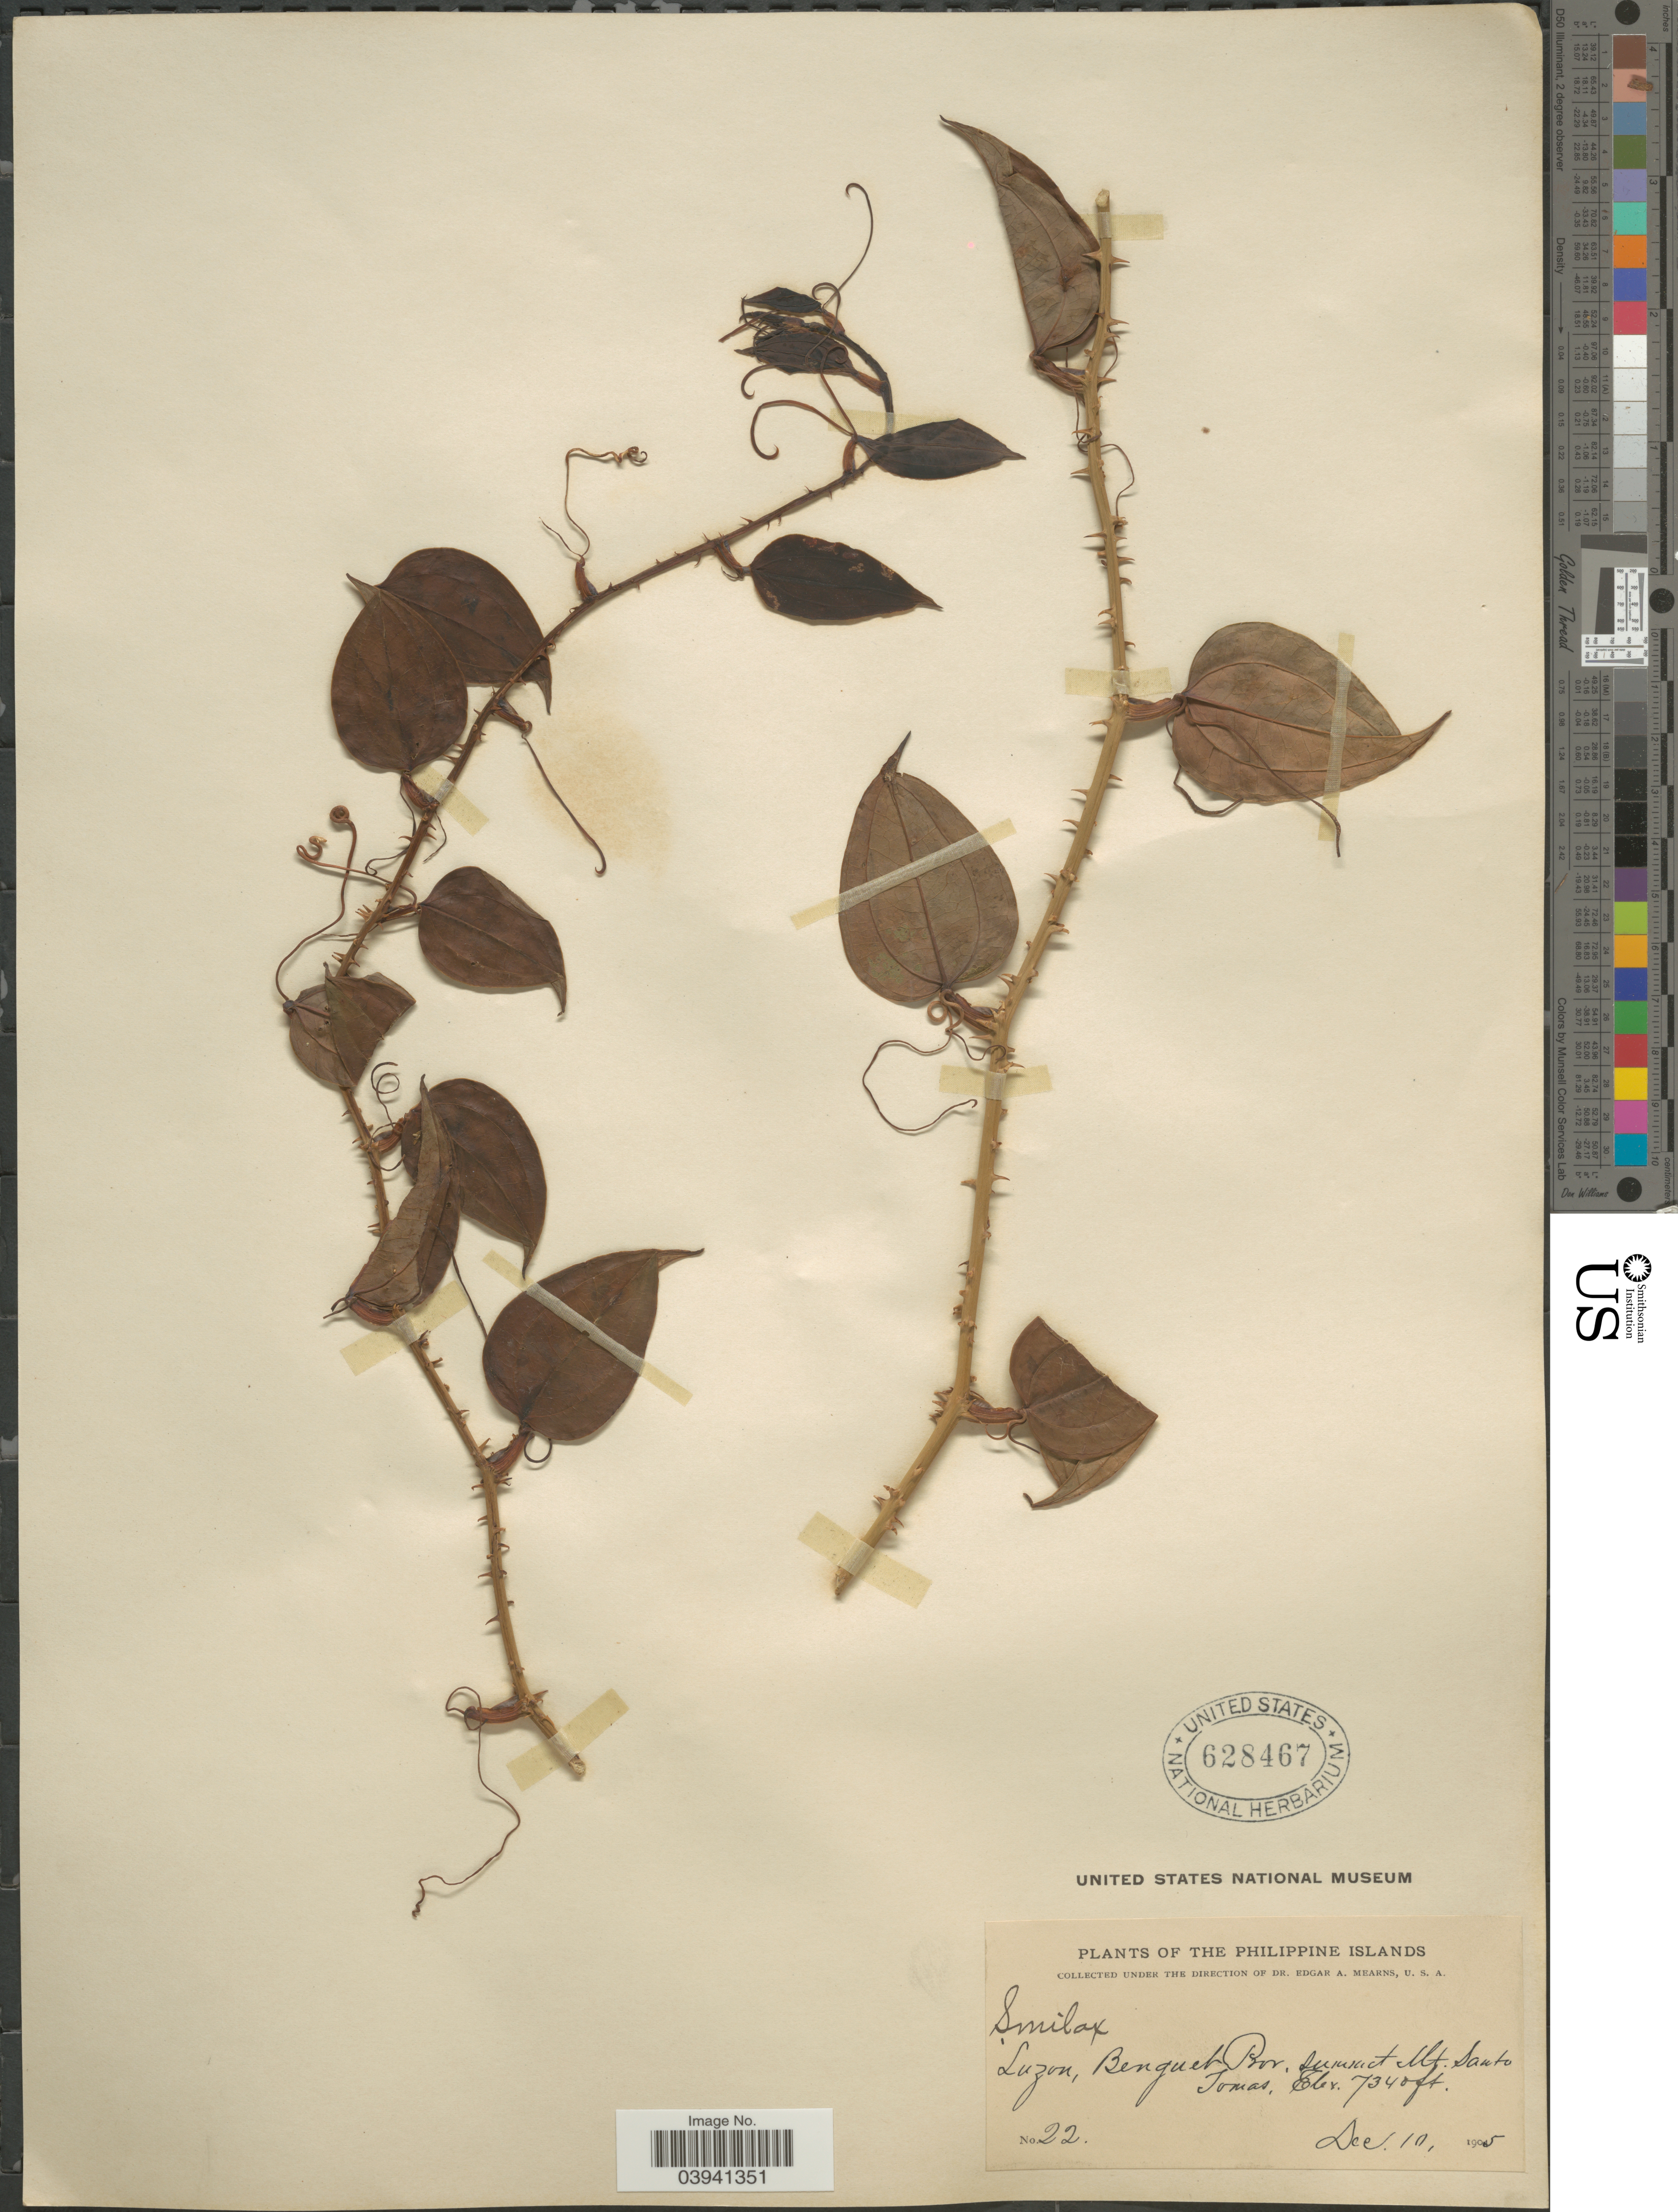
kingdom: Plantae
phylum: Tracheophyta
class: Liliopsida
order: Liliales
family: Smilacaceae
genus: Smilax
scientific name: Smilax china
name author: L.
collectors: E. A. Mearns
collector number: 22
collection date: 1905-12-10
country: Philippines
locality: Philippine Islands. Luzon, Benguet Prv. Summit Mt. Santo Tomas.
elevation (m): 2237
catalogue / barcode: US 628467